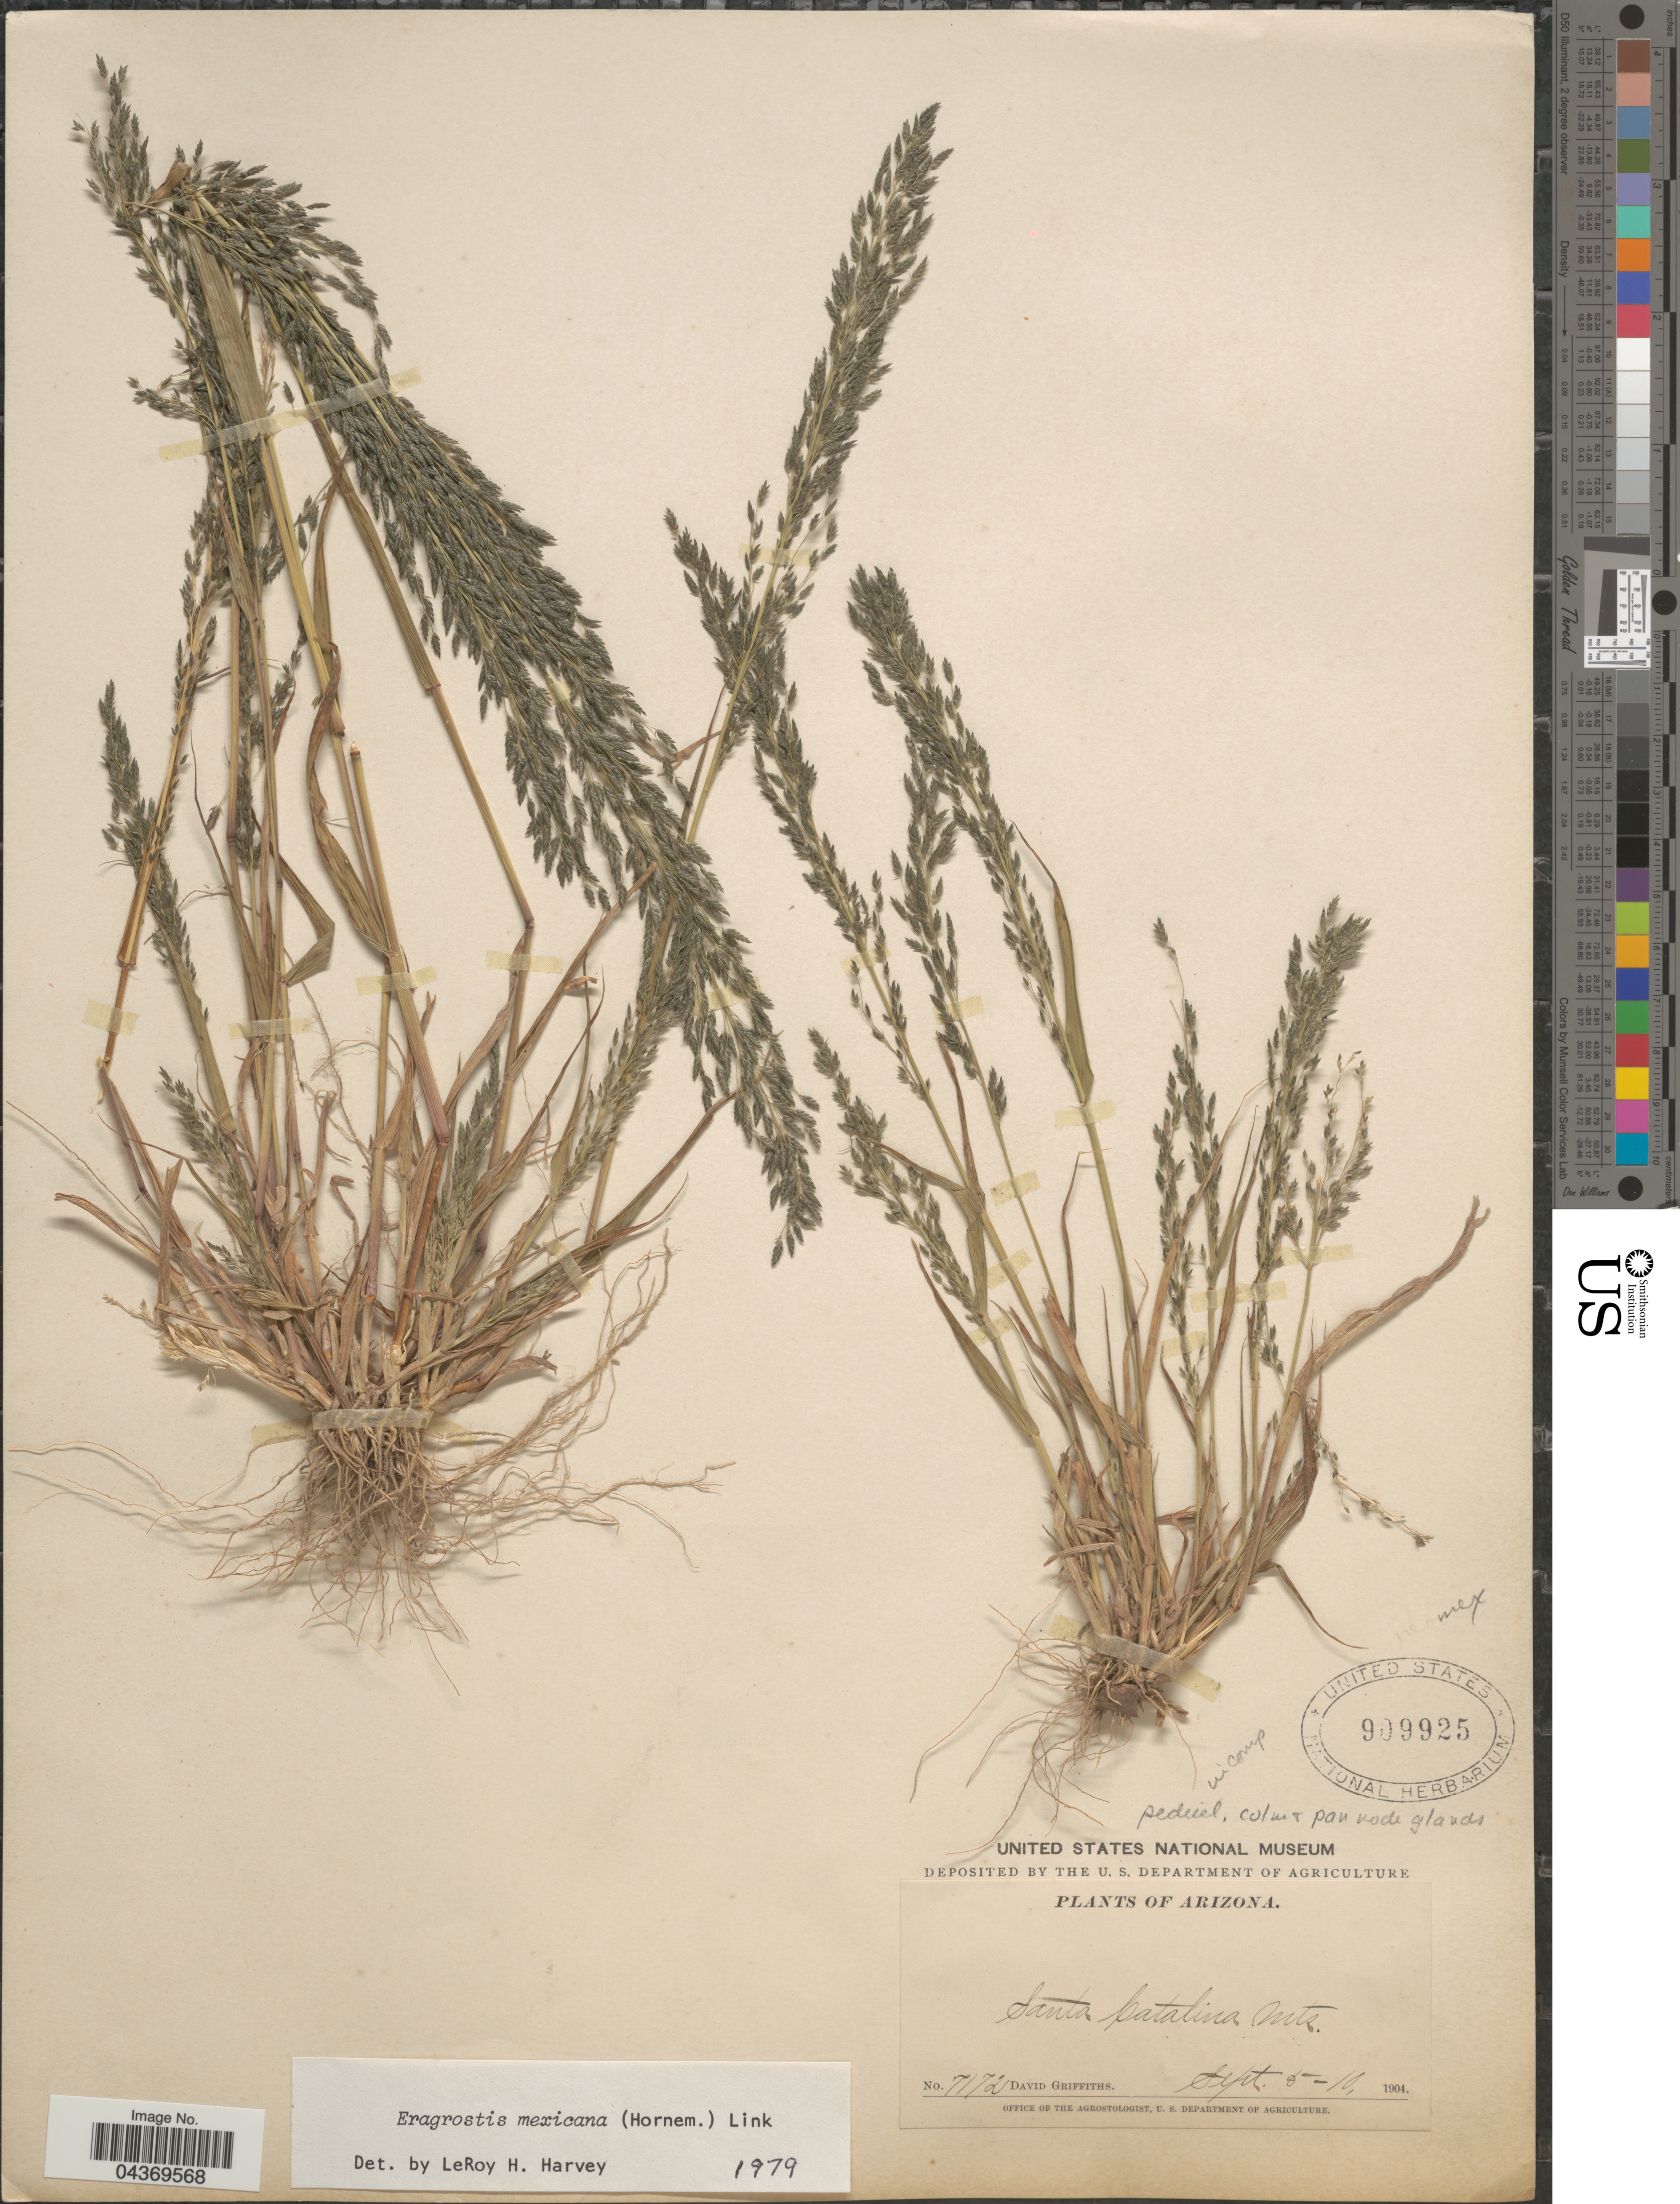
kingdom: Plantae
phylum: Tracheophyta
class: Liliopsida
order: Poales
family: Poaceae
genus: Eragrostis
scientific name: Eragrostis mexicana subsp. mexicana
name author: (Hornem.) Link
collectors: D. Griffiths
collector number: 7172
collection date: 1904-09-05/1904-09-10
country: United States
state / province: Arizona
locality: Santa Catalina Mts.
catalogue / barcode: US 909925